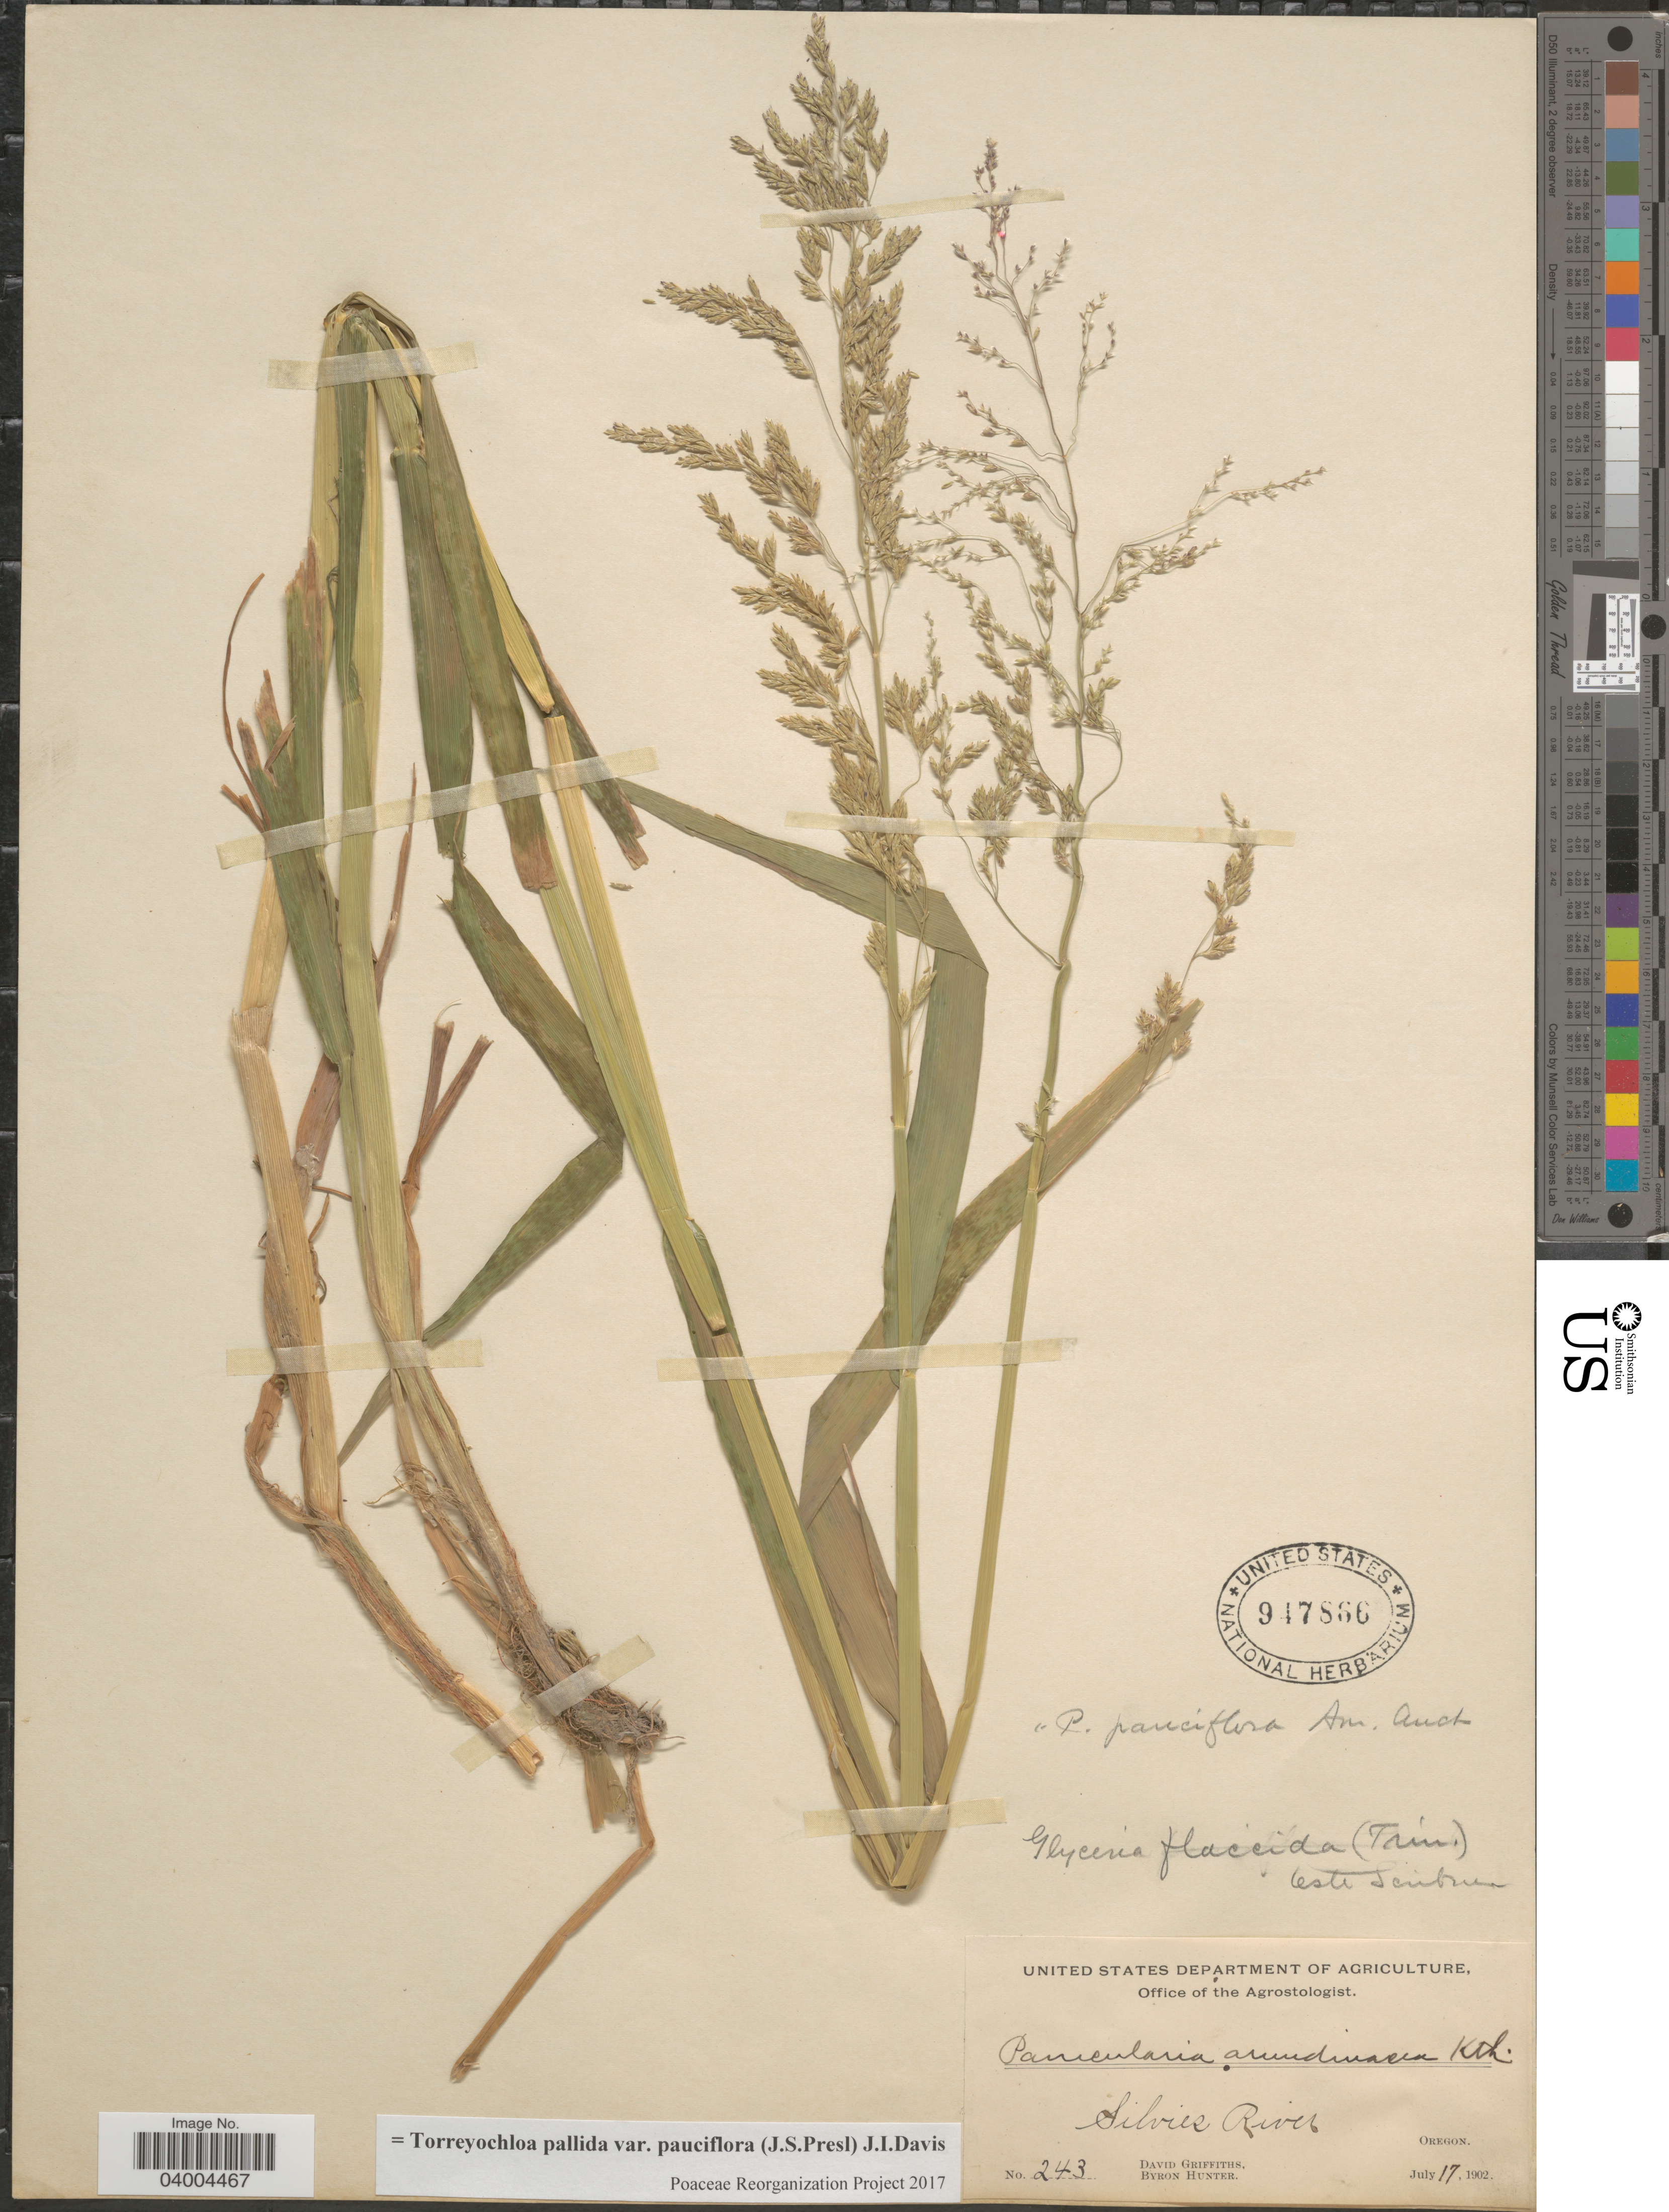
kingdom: Plantae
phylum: Tracheophyta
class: Liliopsida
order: Poales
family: Poaceae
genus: Torreyochloa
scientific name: Torreyochloa pallida var. pauciflora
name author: (J. Presl) J.I. Davis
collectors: D. Griffiths & B. Hunter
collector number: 243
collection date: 1902-07-17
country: United States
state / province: Oregon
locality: Silvies River.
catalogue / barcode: US 947866